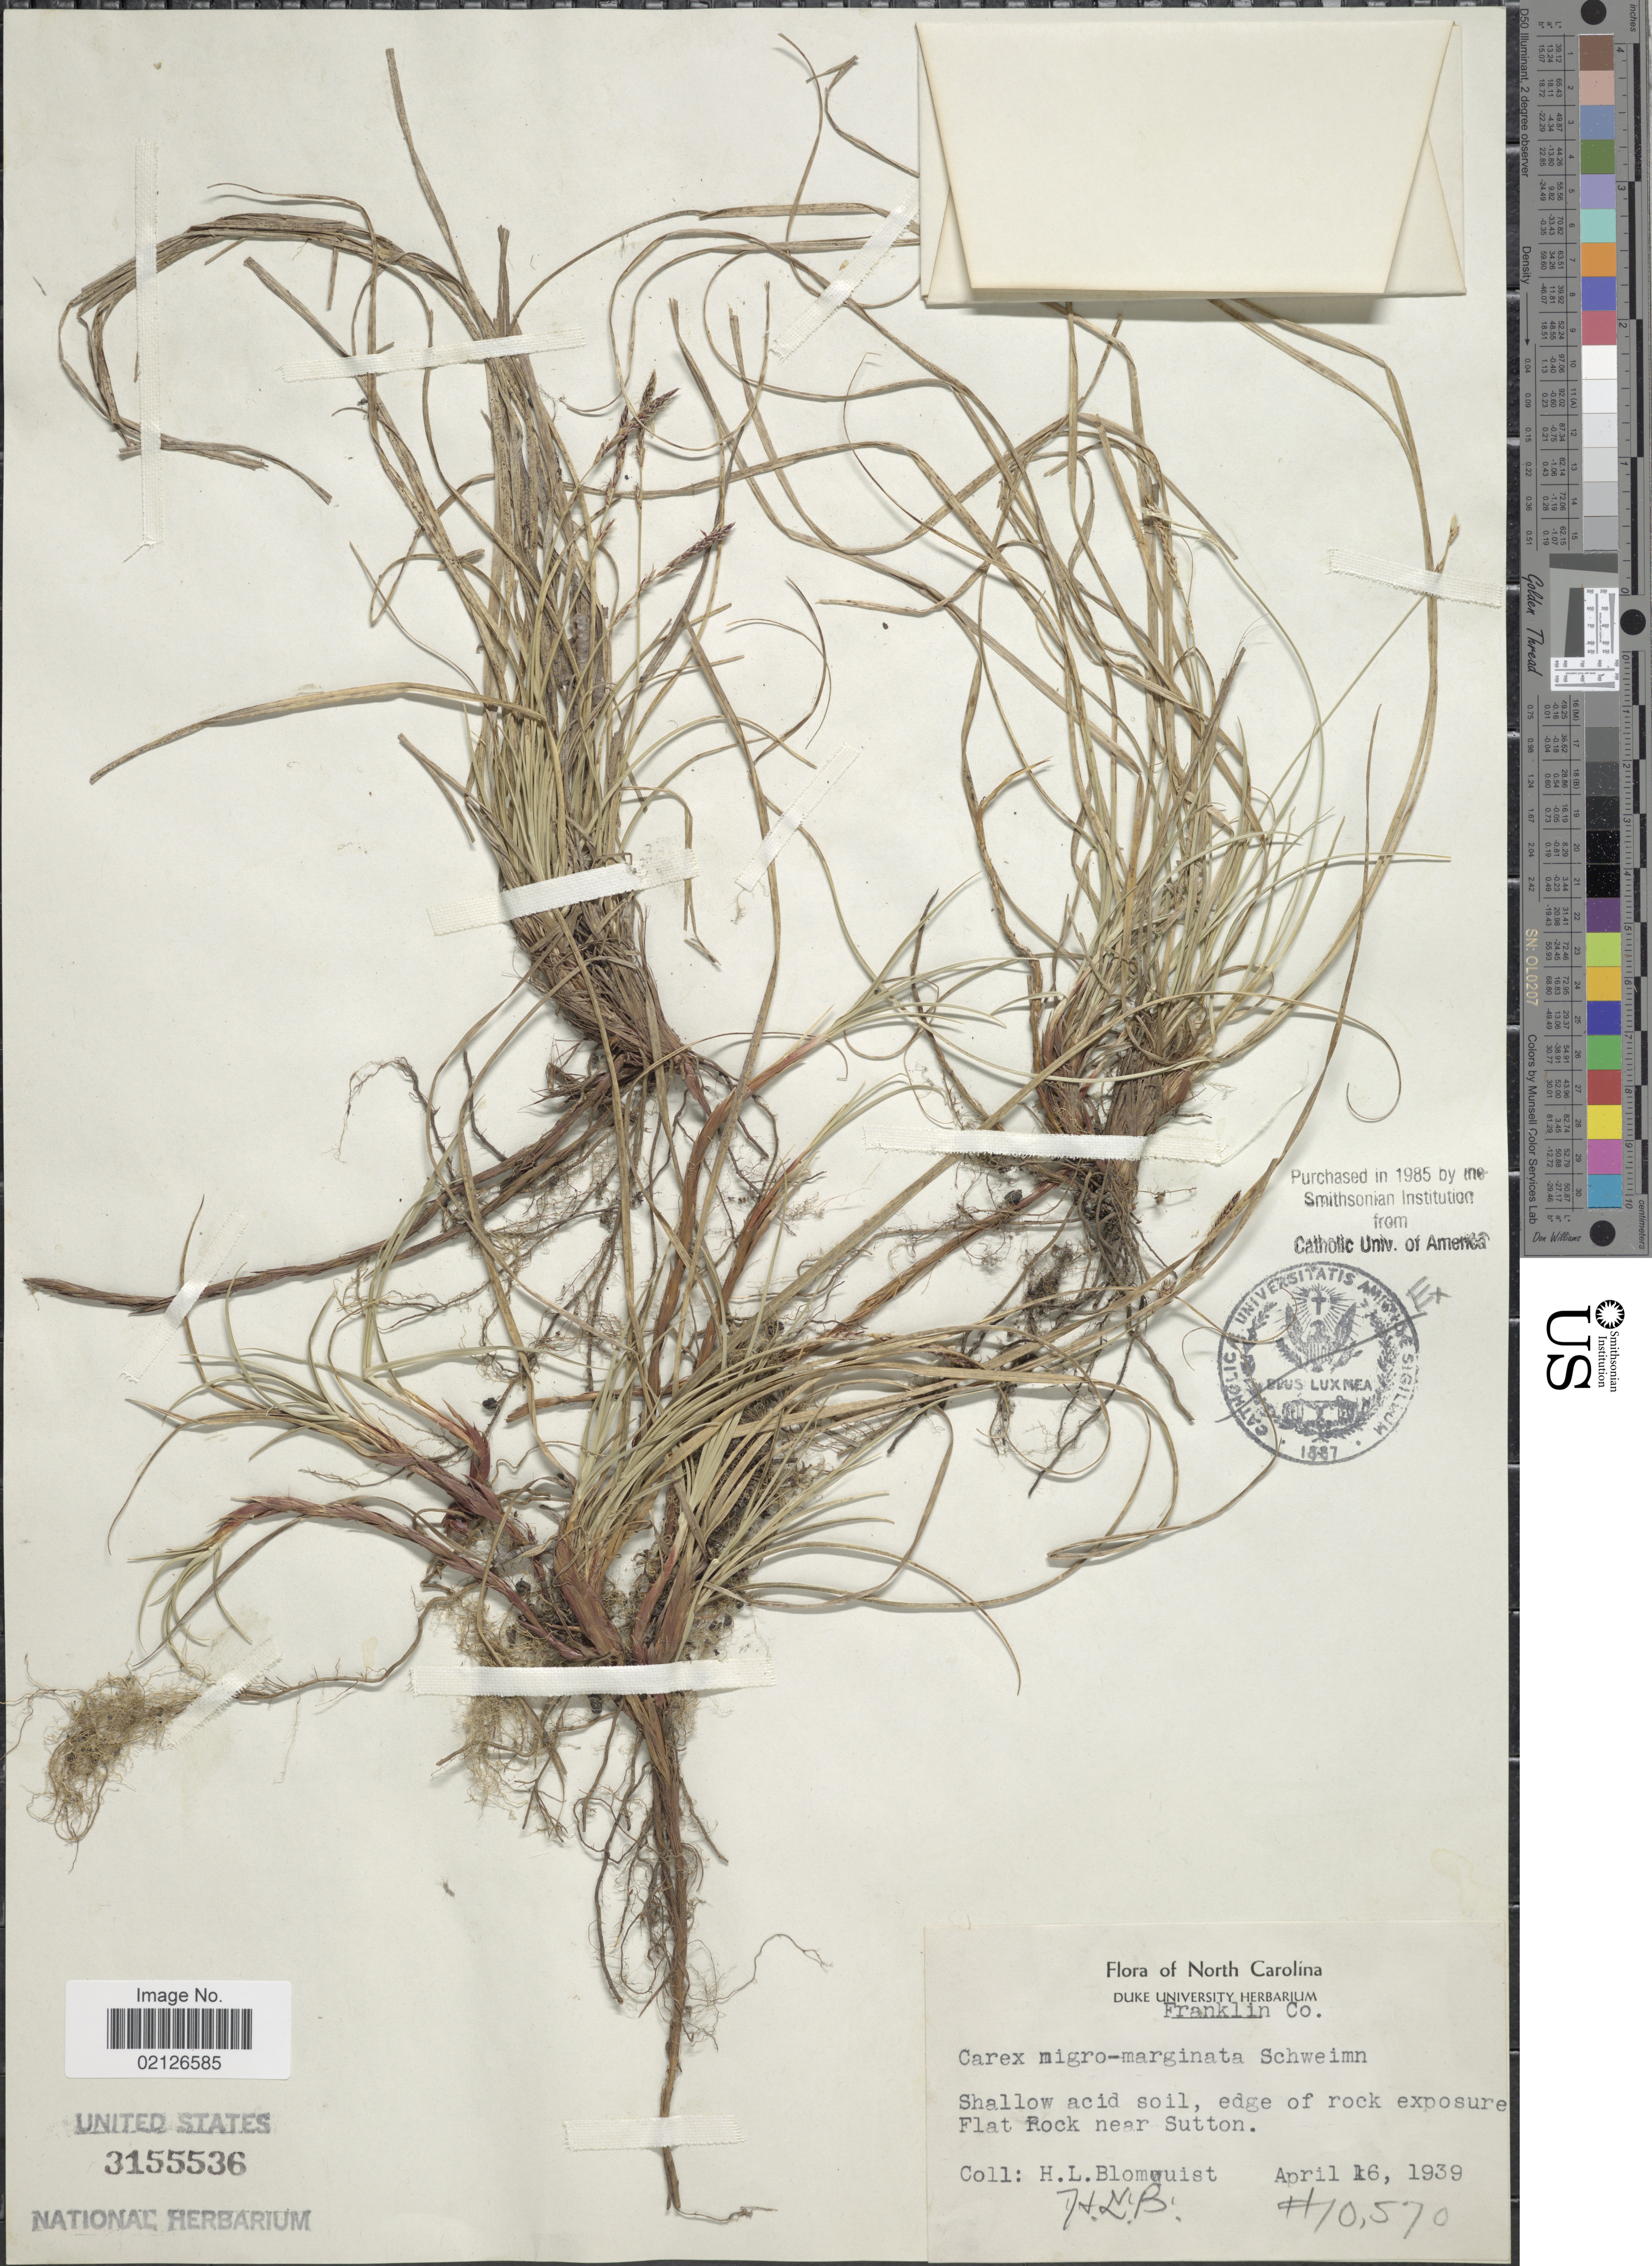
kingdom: Plantae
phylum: Tracheophyta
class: Liliopsida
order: Poales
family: Cyperaceae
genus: Carex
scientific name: Carex nigromarginata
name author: Schwein.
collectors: H. Blomquist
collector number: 10570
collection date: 1939-04-16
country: United States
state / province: North Carolina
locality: Franklin Co., edge of of rock exposure Flat Rock near Sutton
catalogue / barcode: US 3155536